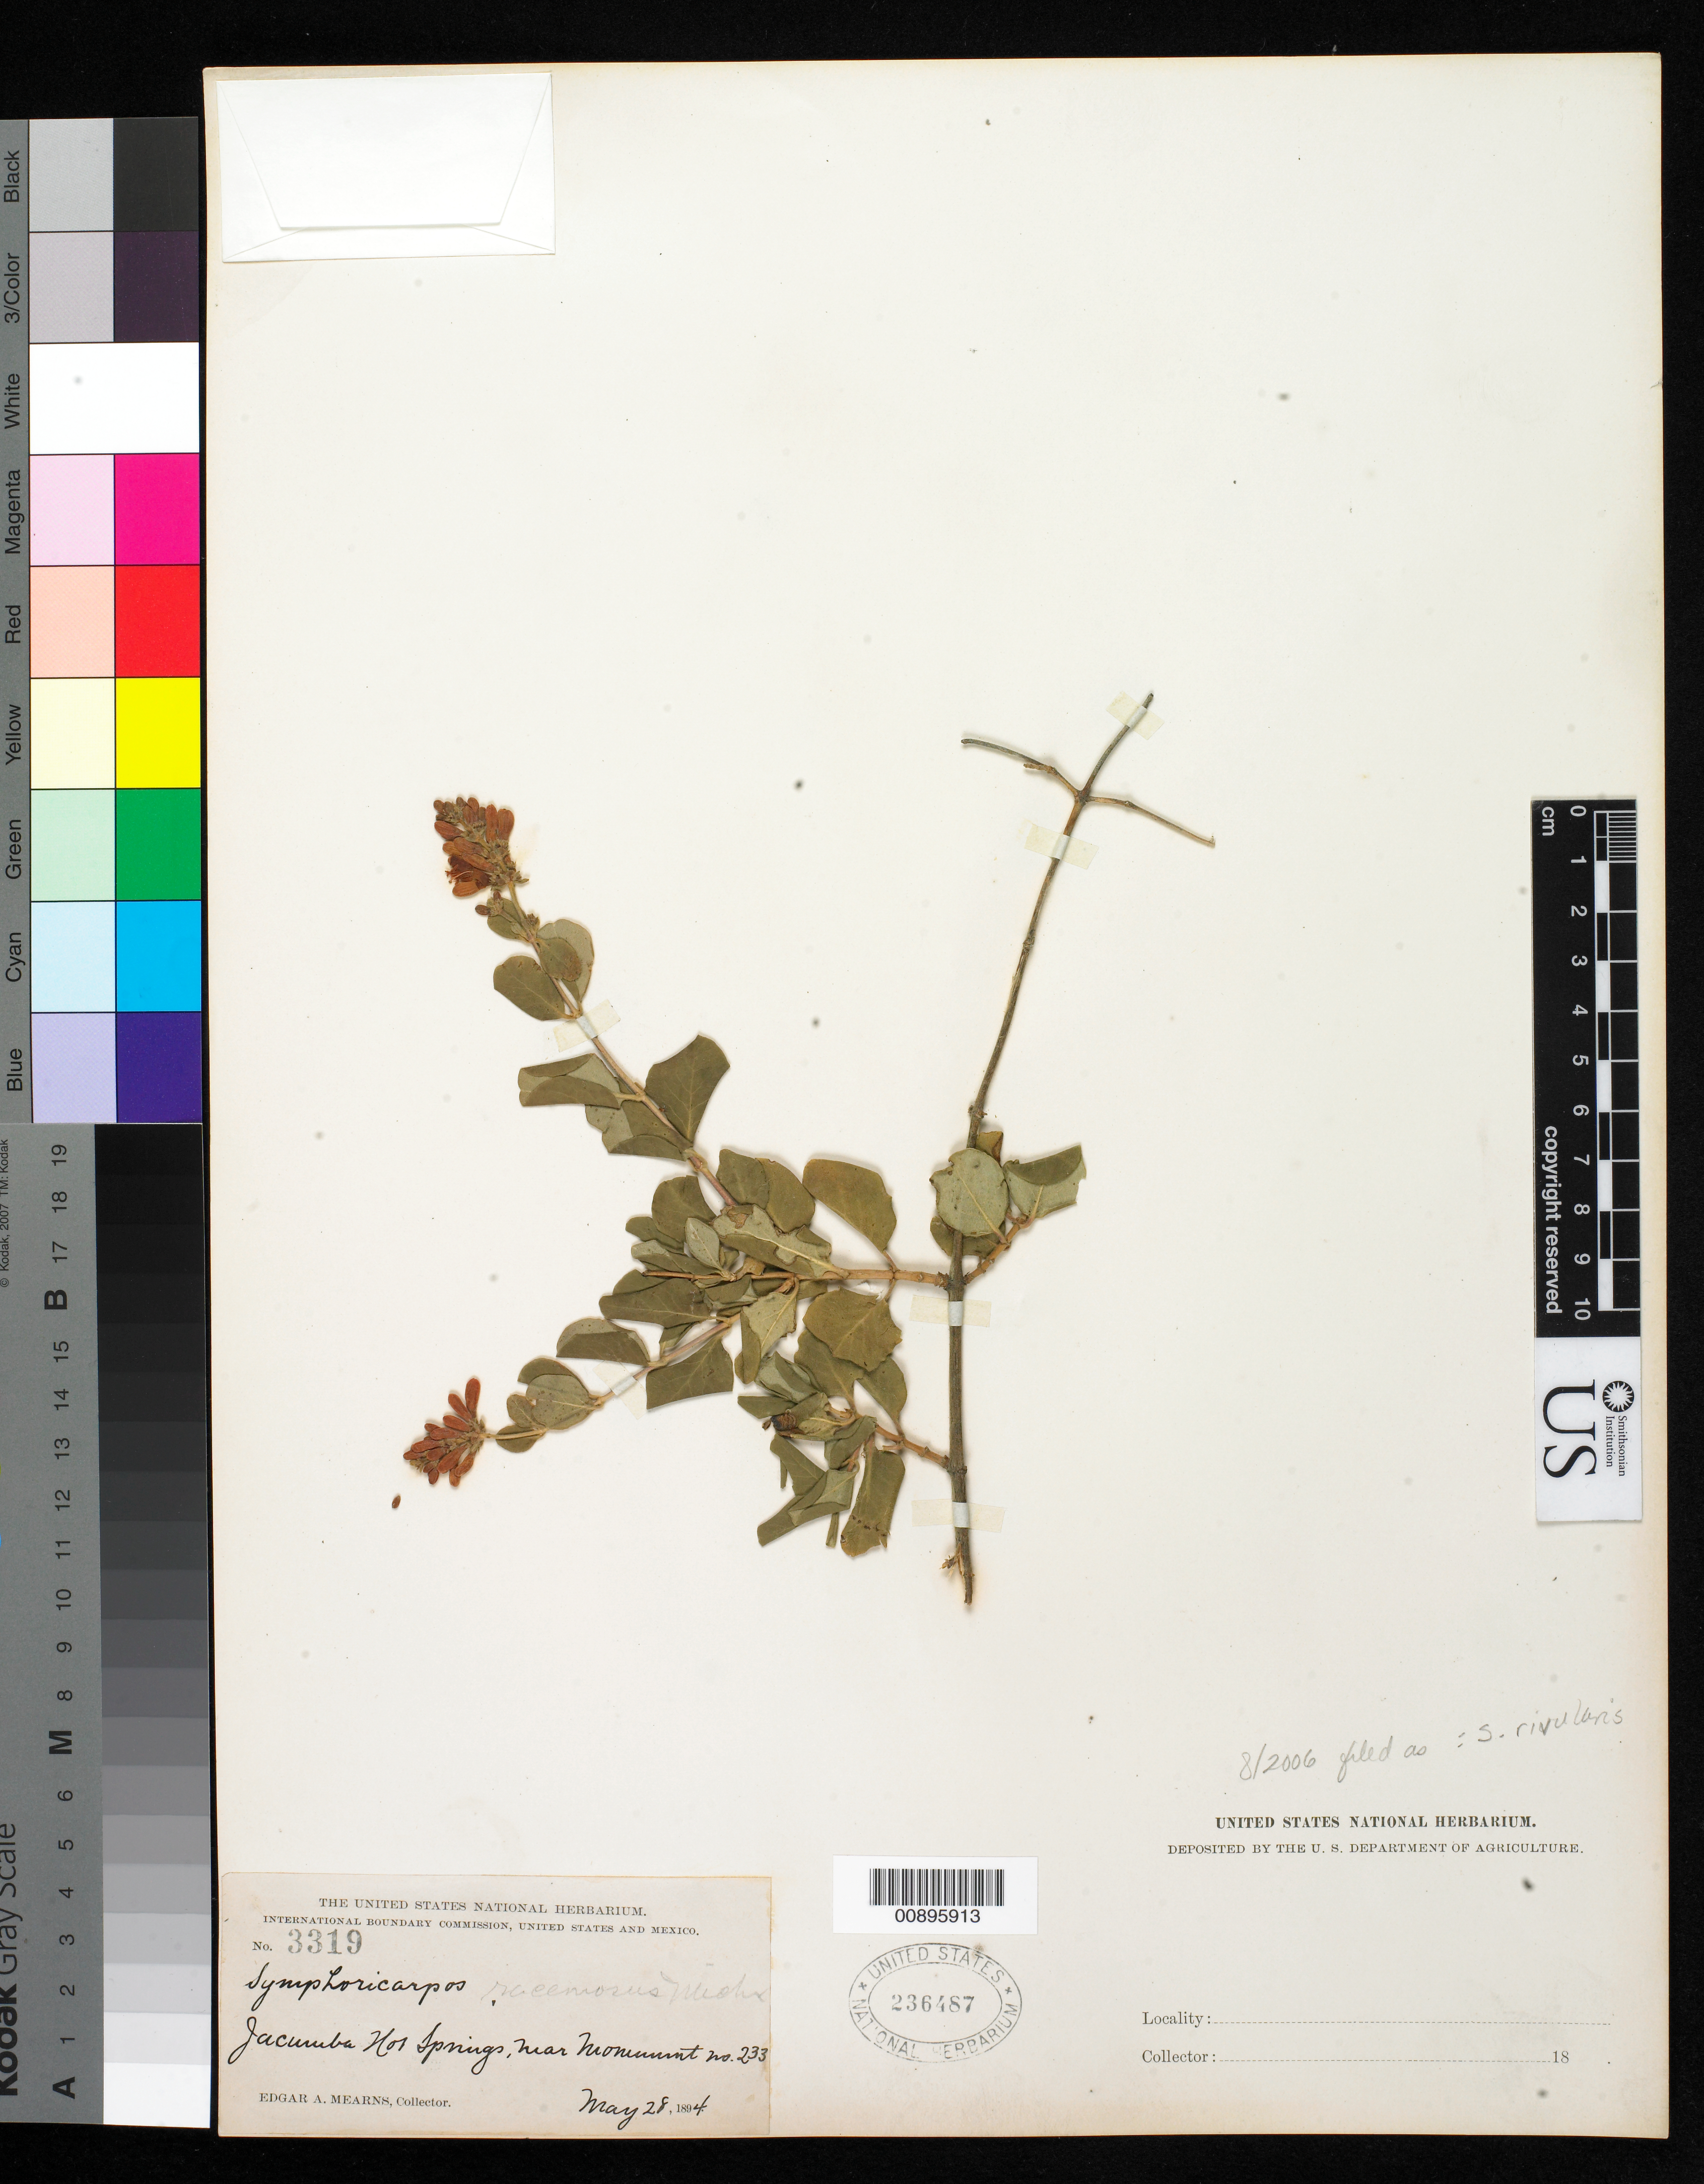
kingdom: Plantae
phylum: Tracheophyta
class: Magnoliopsida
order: Dipsacales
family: Caprifoliaceae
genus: Symphoricarpos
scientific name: Symphoricarpos rivularis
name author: Suksd.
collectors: E. A. Mearns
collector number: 3319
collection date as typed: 28 May 1894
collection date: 1894-05-28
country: United States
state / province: California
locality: Jacumba Hot Springs, near Monument no. 233.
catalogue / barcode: US 236487